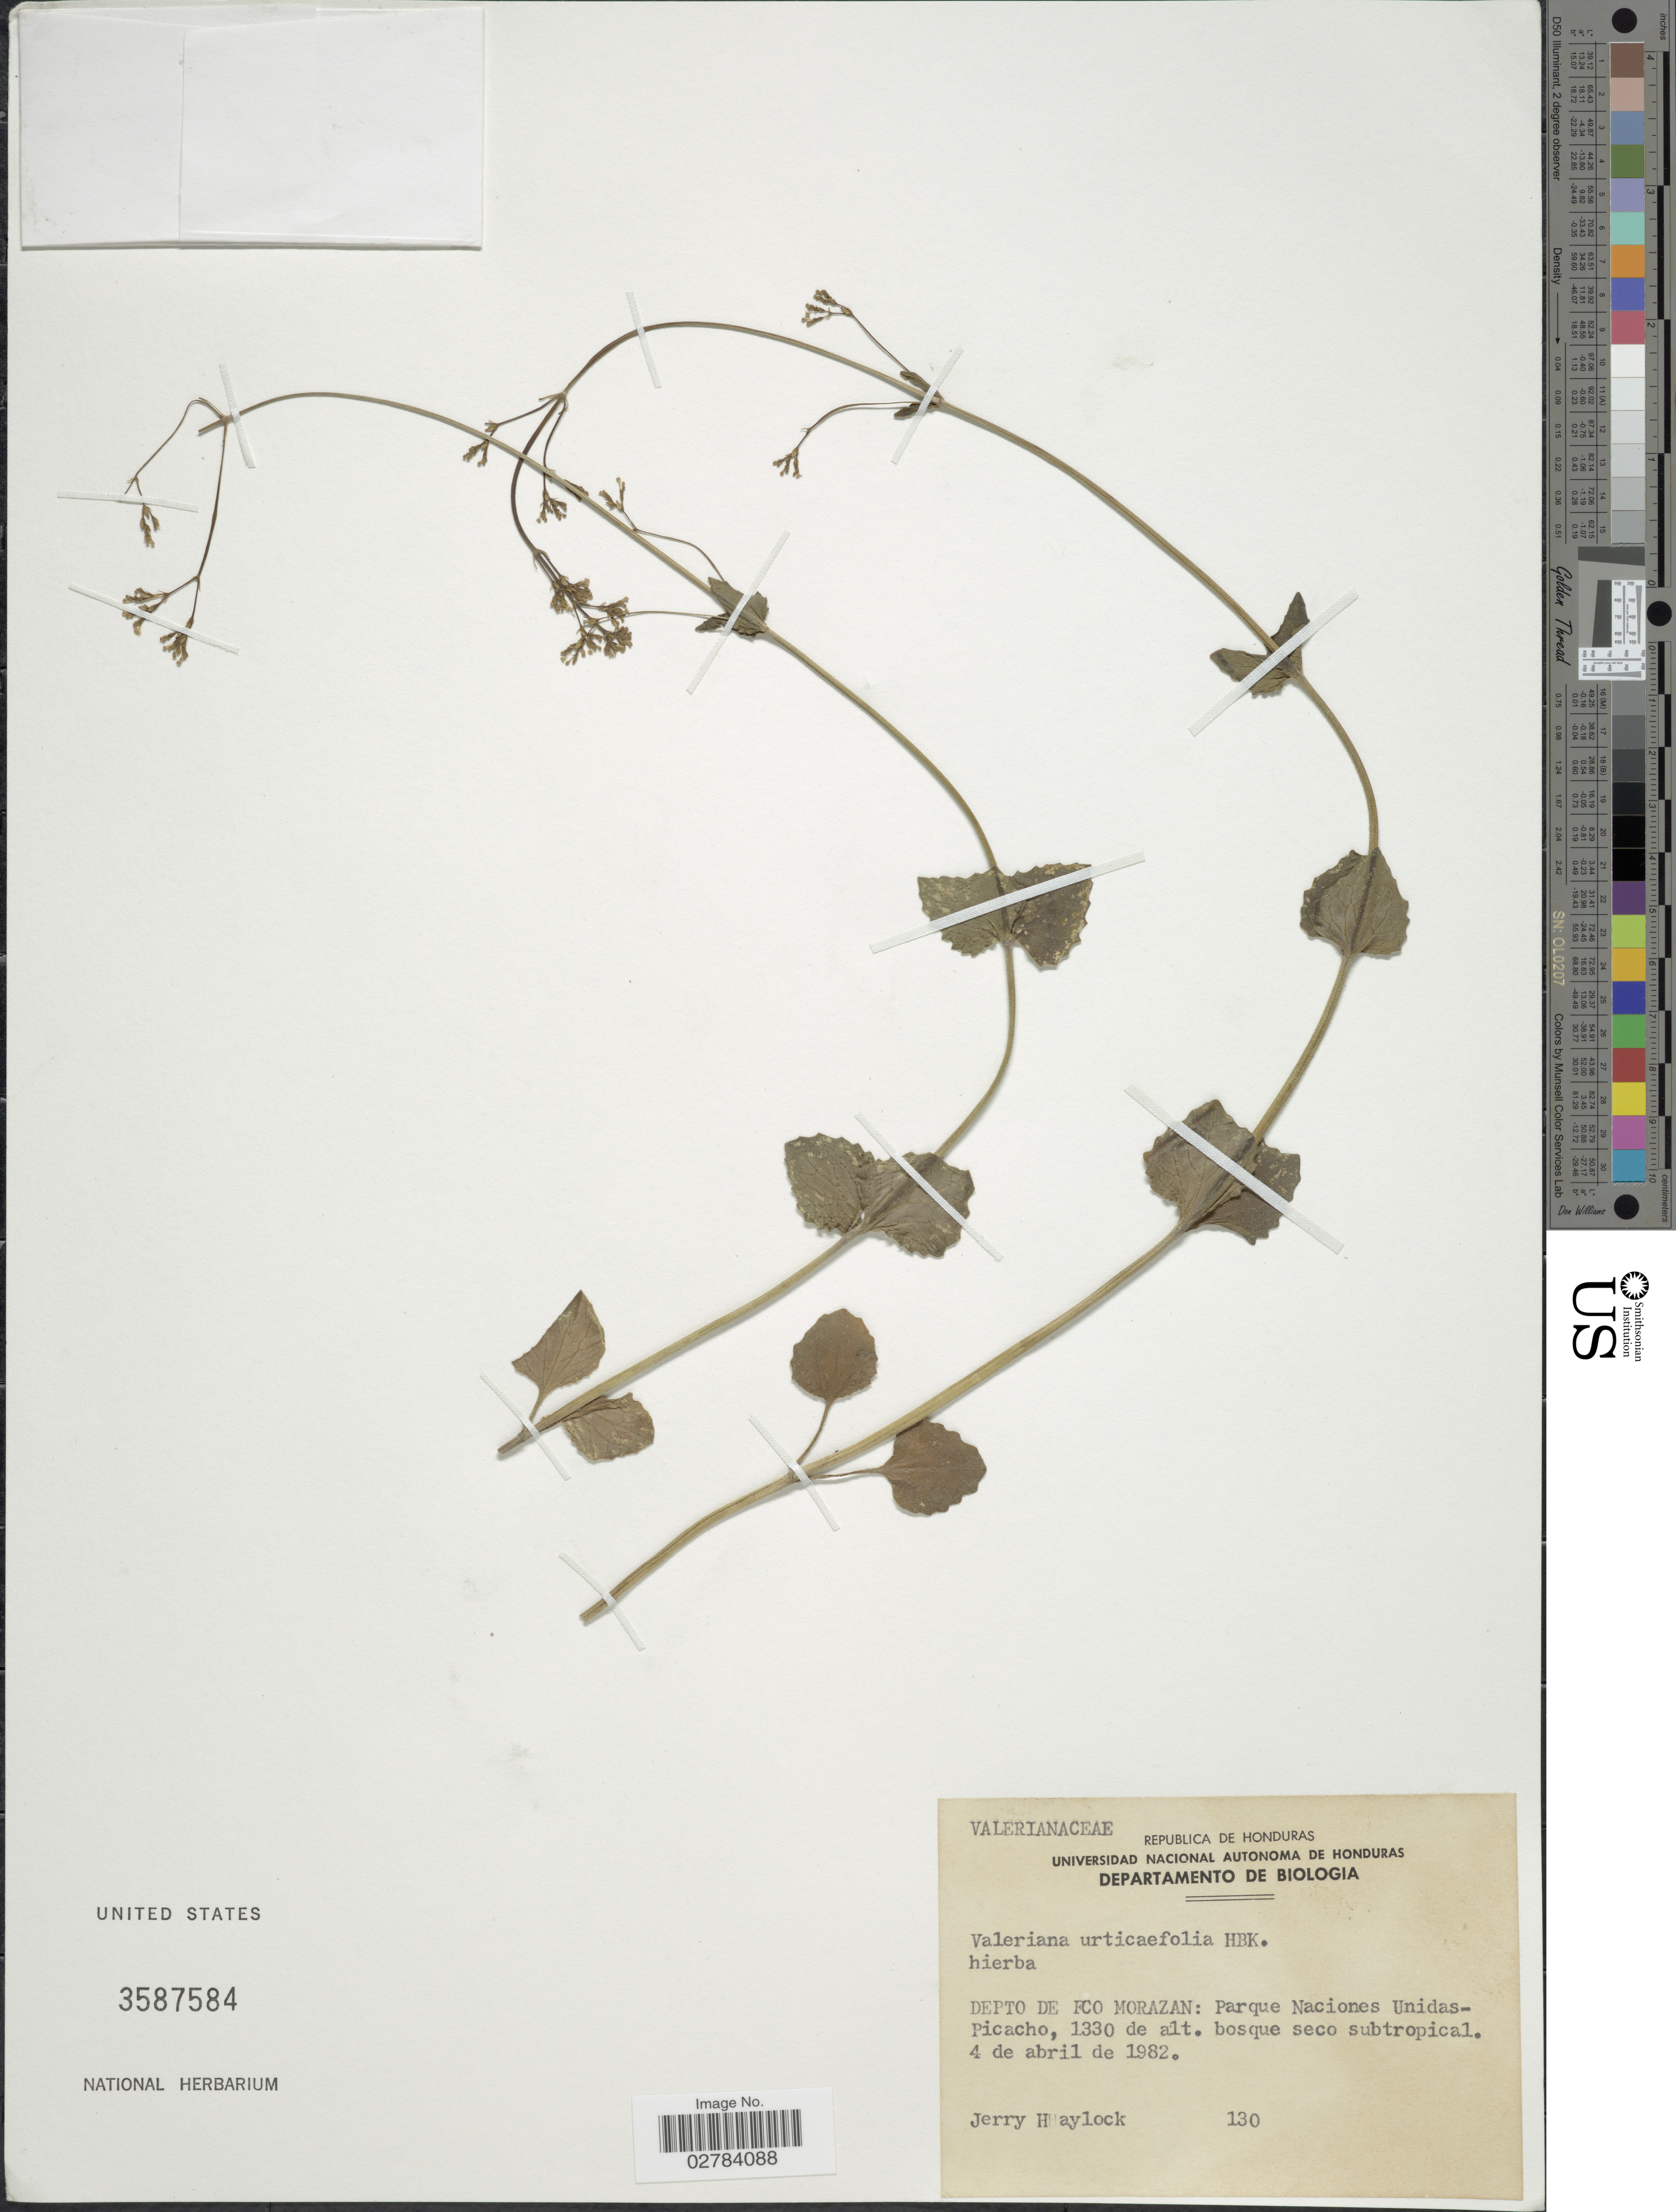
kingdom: Plantae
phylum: Tracheophyta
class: Magnoliopsida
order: Dipsacales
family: Caprifoliaceae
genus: Valeriana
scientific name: Valeriana urticaefolia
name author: Kunth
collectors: J. Haylock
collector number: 130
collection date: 1982-04-04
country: Honduras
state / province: Fco. Morazán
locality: Depto de FCO Morazan, Parque Naciones Unidas-Picacho.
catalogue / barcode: US 3587584